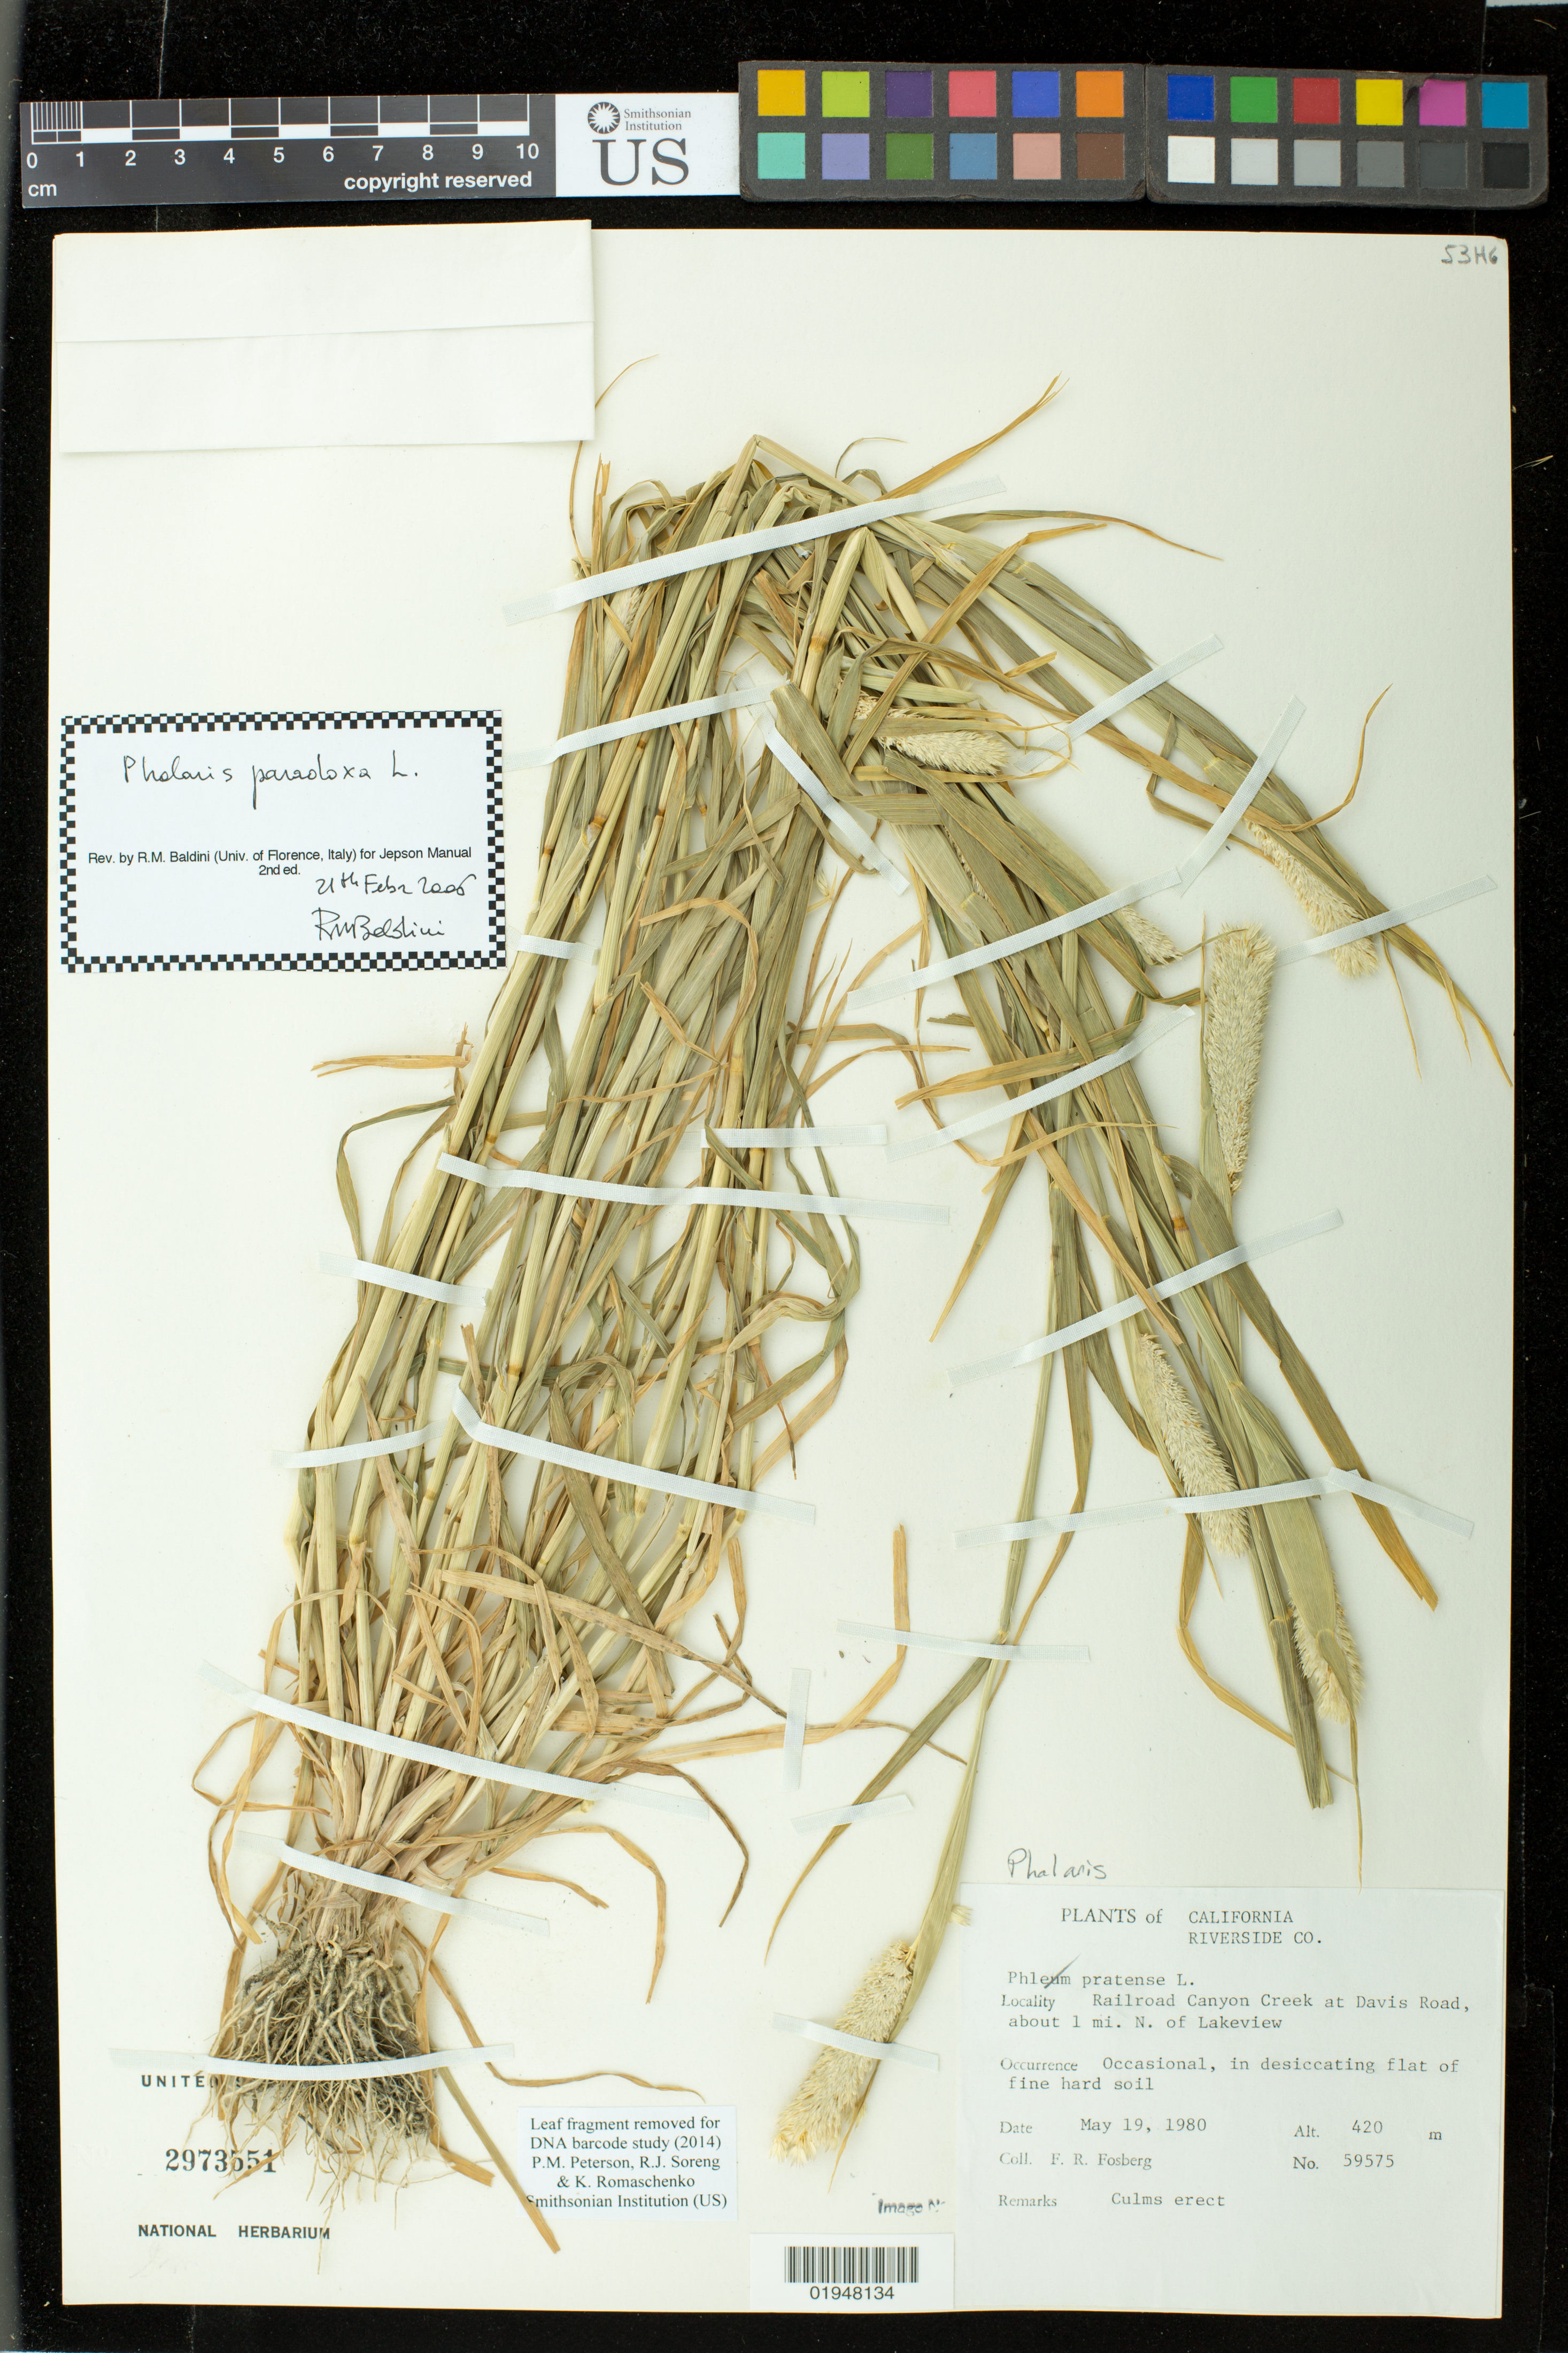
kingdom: Plantae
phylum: Tracheophyta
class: Liliopsida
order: Poales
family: Poaceae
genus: Phalaris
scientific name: Phalaris paradoxa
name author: L.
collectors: F. R. Fosberg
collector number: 59575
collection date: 1980-05-19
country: United States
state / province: California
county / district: Riverside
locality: Railroad Canyon Creek at Davis Road, about 1 mi. N. of Lakeview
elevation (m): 420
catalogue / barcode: US 2973551